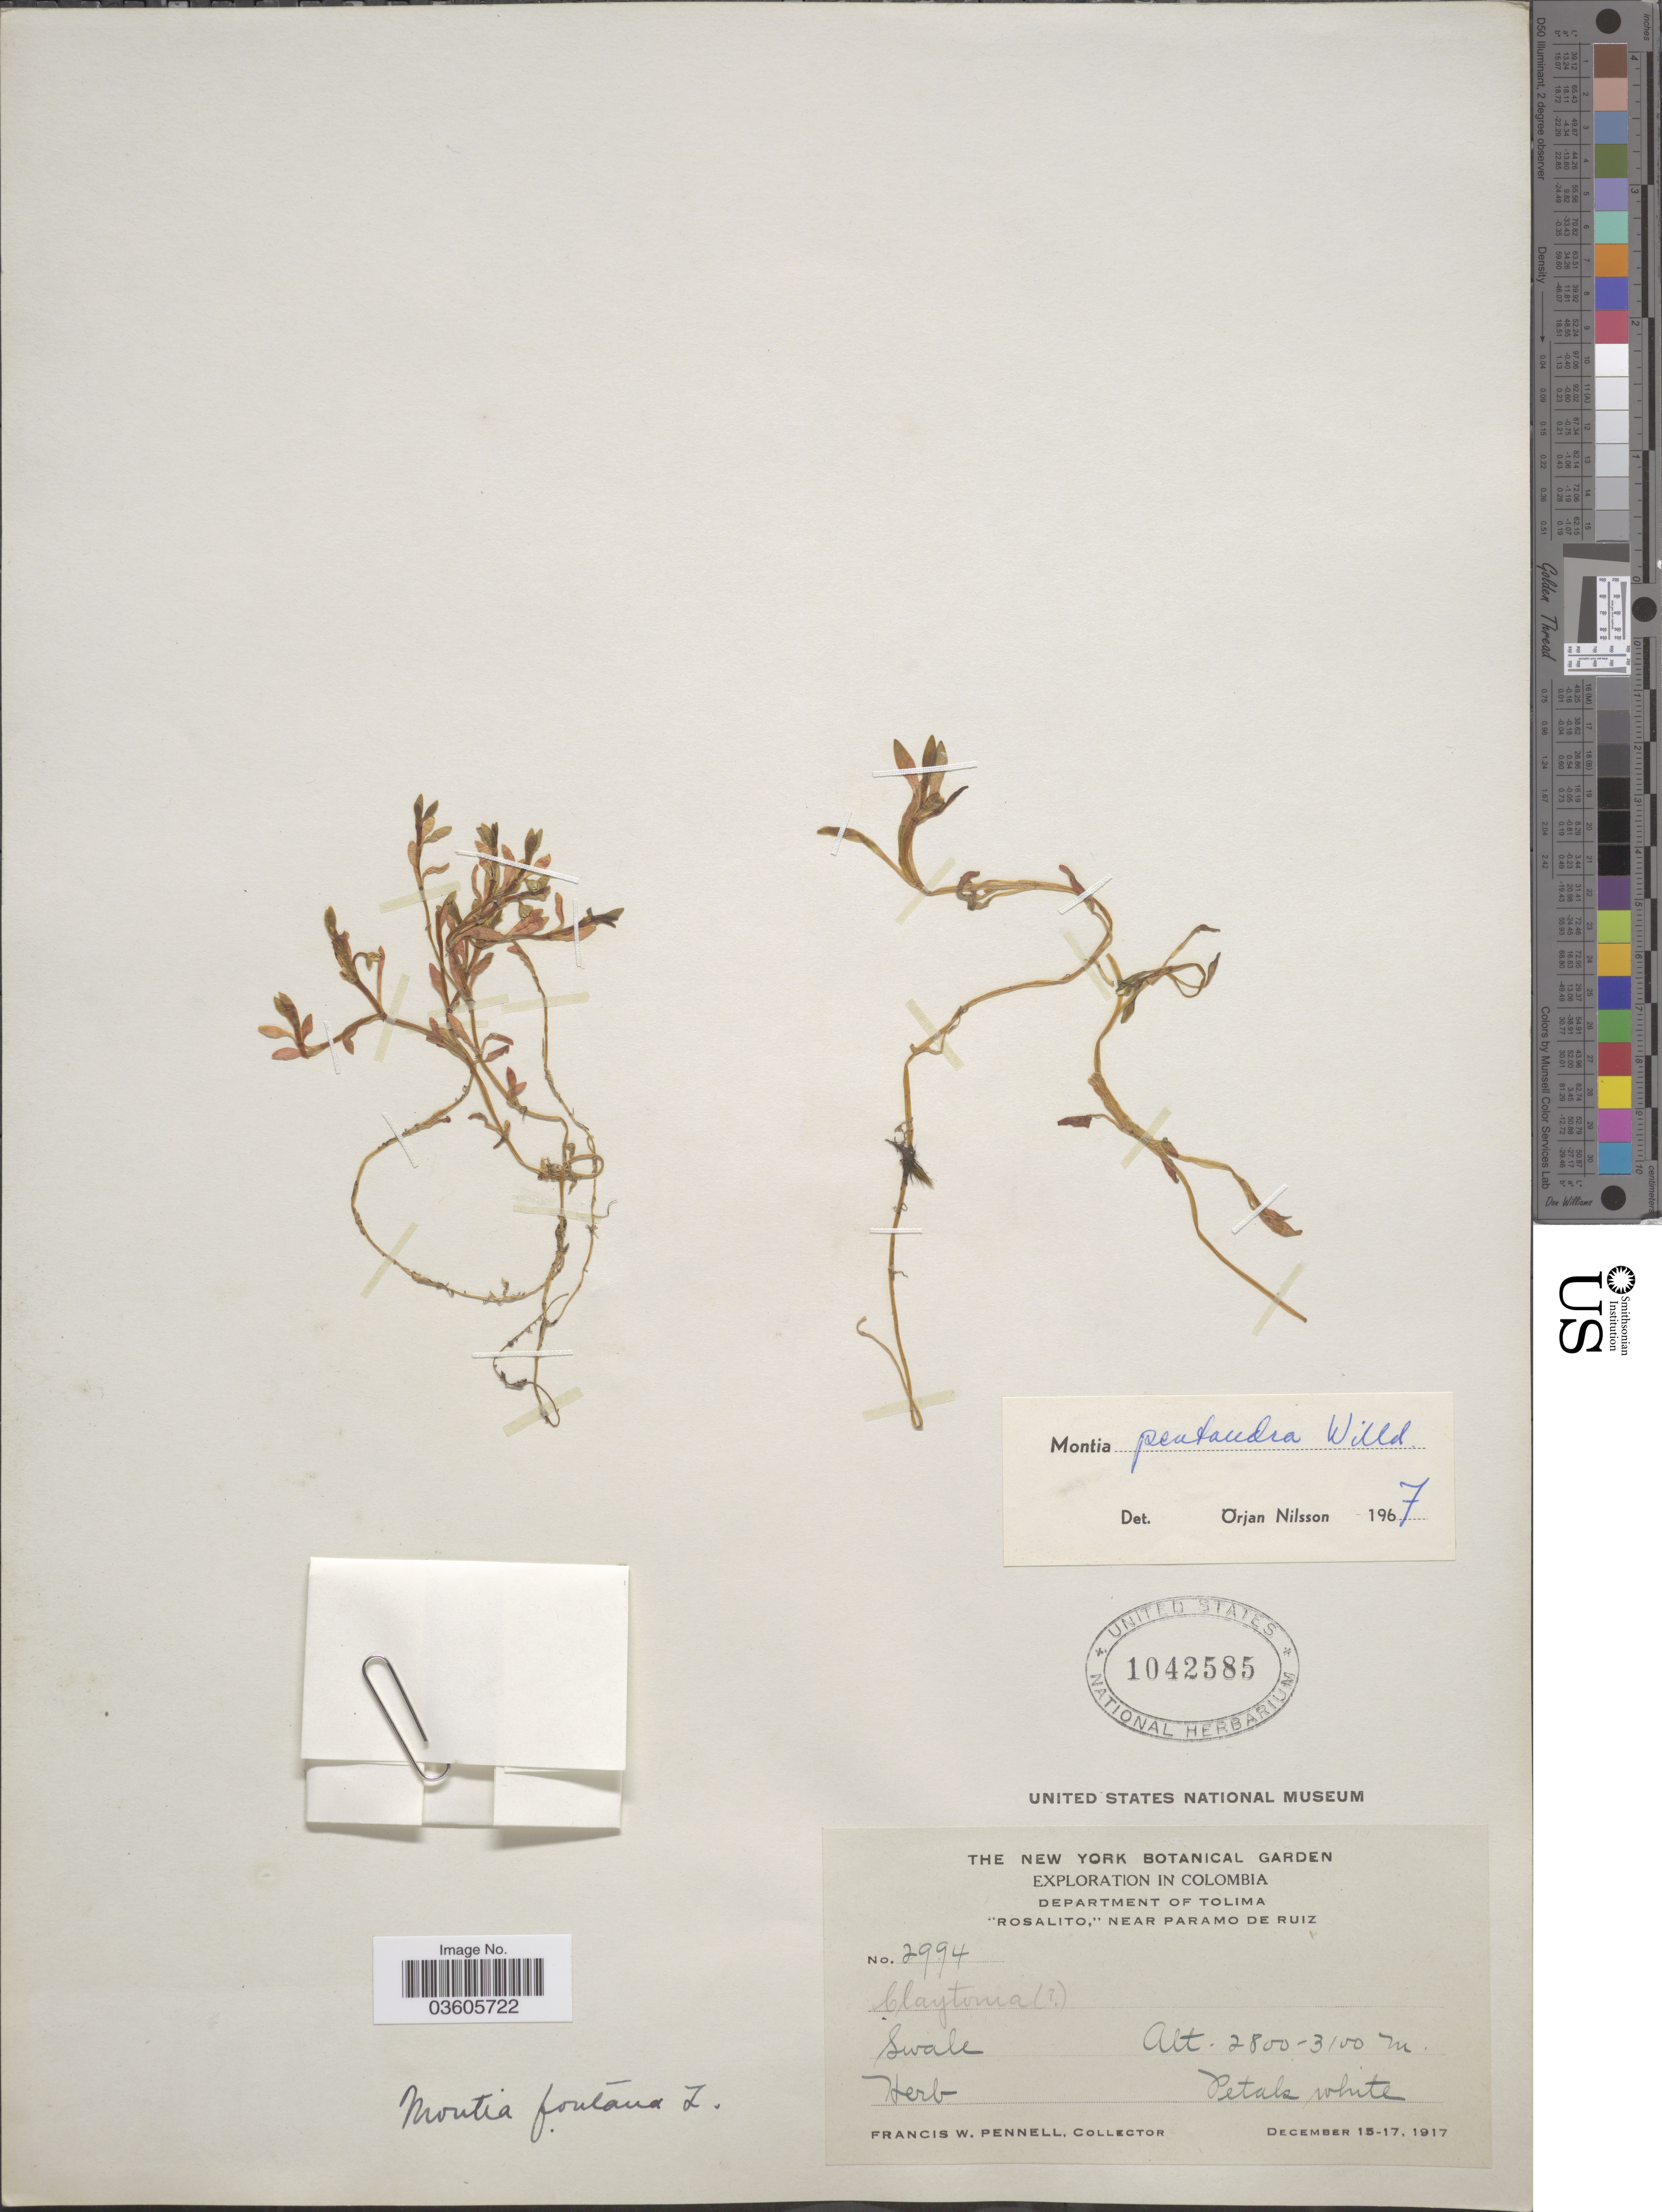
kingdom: Plantae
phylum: Tracheophyta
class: Magnoliopsida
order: Caryophyllales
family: Montiaceae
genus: Montia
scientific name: Montia pentandra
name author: Willd. ex Cham.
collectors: F. W. Pennell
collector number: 2994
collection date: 1917-12-15/1917-12-17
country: Colombia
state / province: Tolima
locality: Department of Tolima. "Rosalito", near Paramo de Ruiz.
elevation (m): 2800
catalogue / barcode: US 1042585